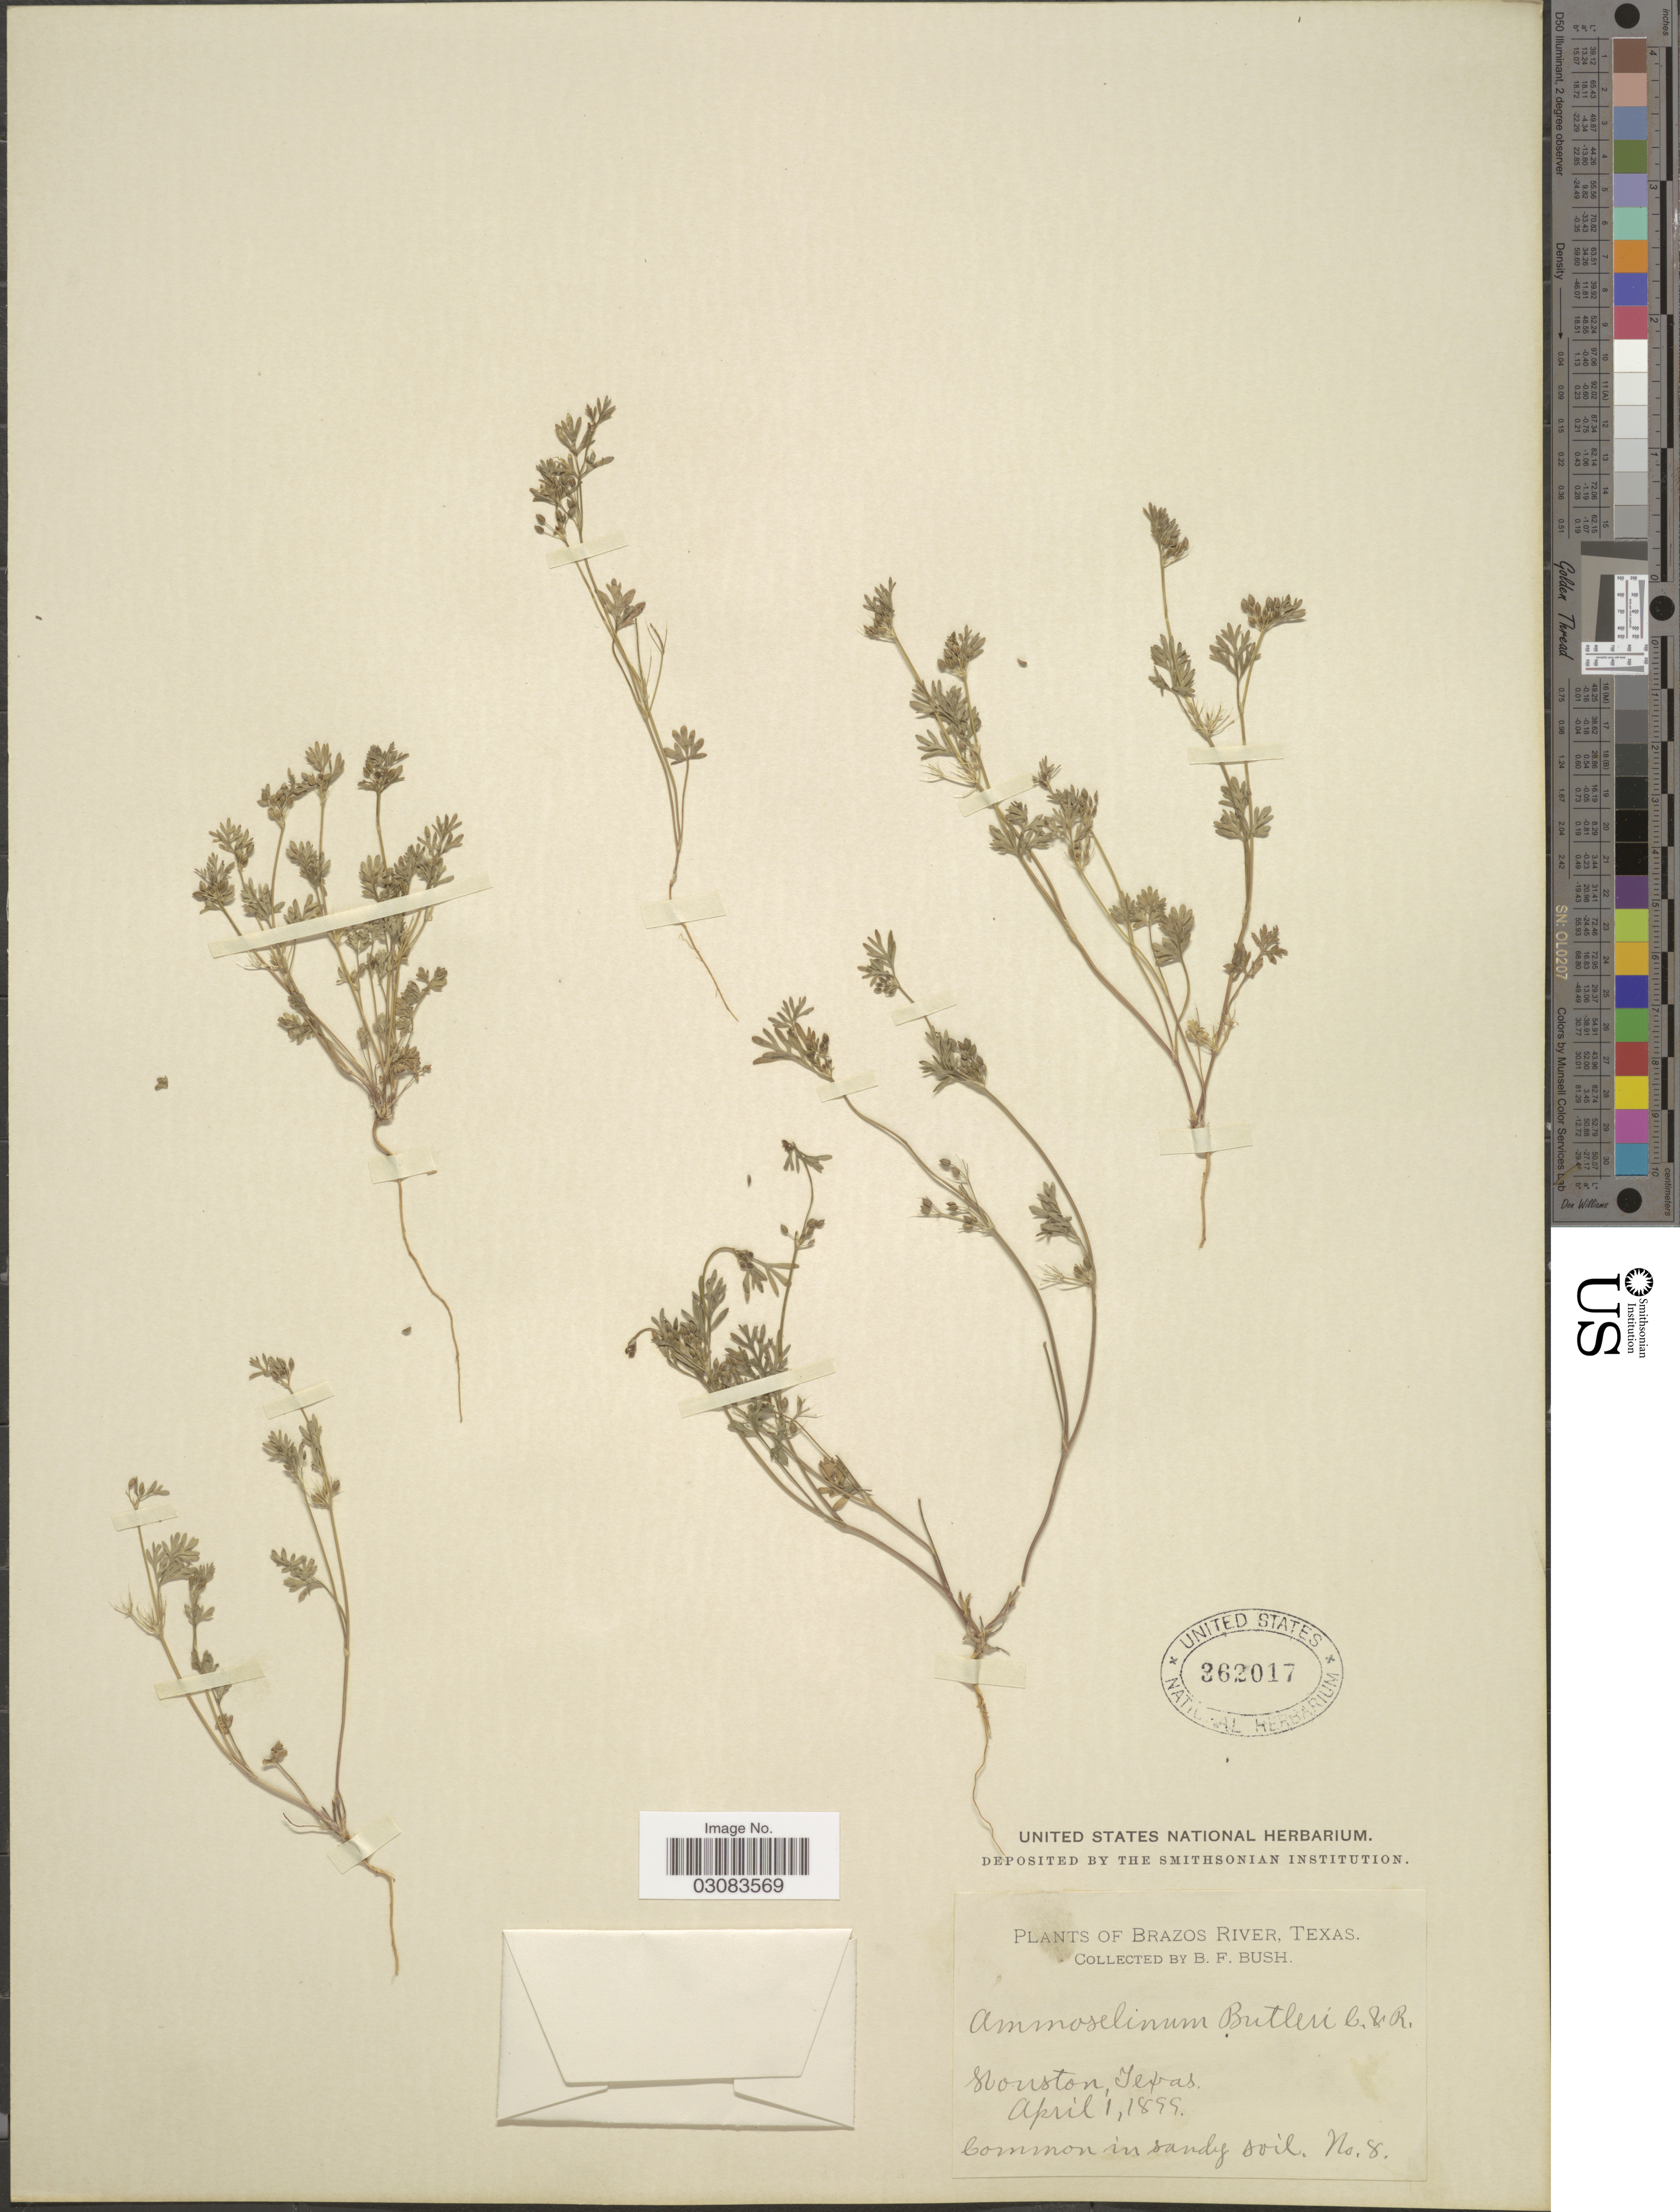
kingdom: Plantae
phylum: Tracheophyta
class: Magnoliopsida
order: Apiales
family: Apiaceae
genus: Ammoselinum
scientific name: Ammoselinum butleri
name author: (Engl.) J.M. Coult. & Rose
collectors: B. F. Bush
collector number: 8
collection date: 1899-04-01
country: United States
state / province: Texas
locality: Brazos River. Houston.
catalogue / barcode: US 362017